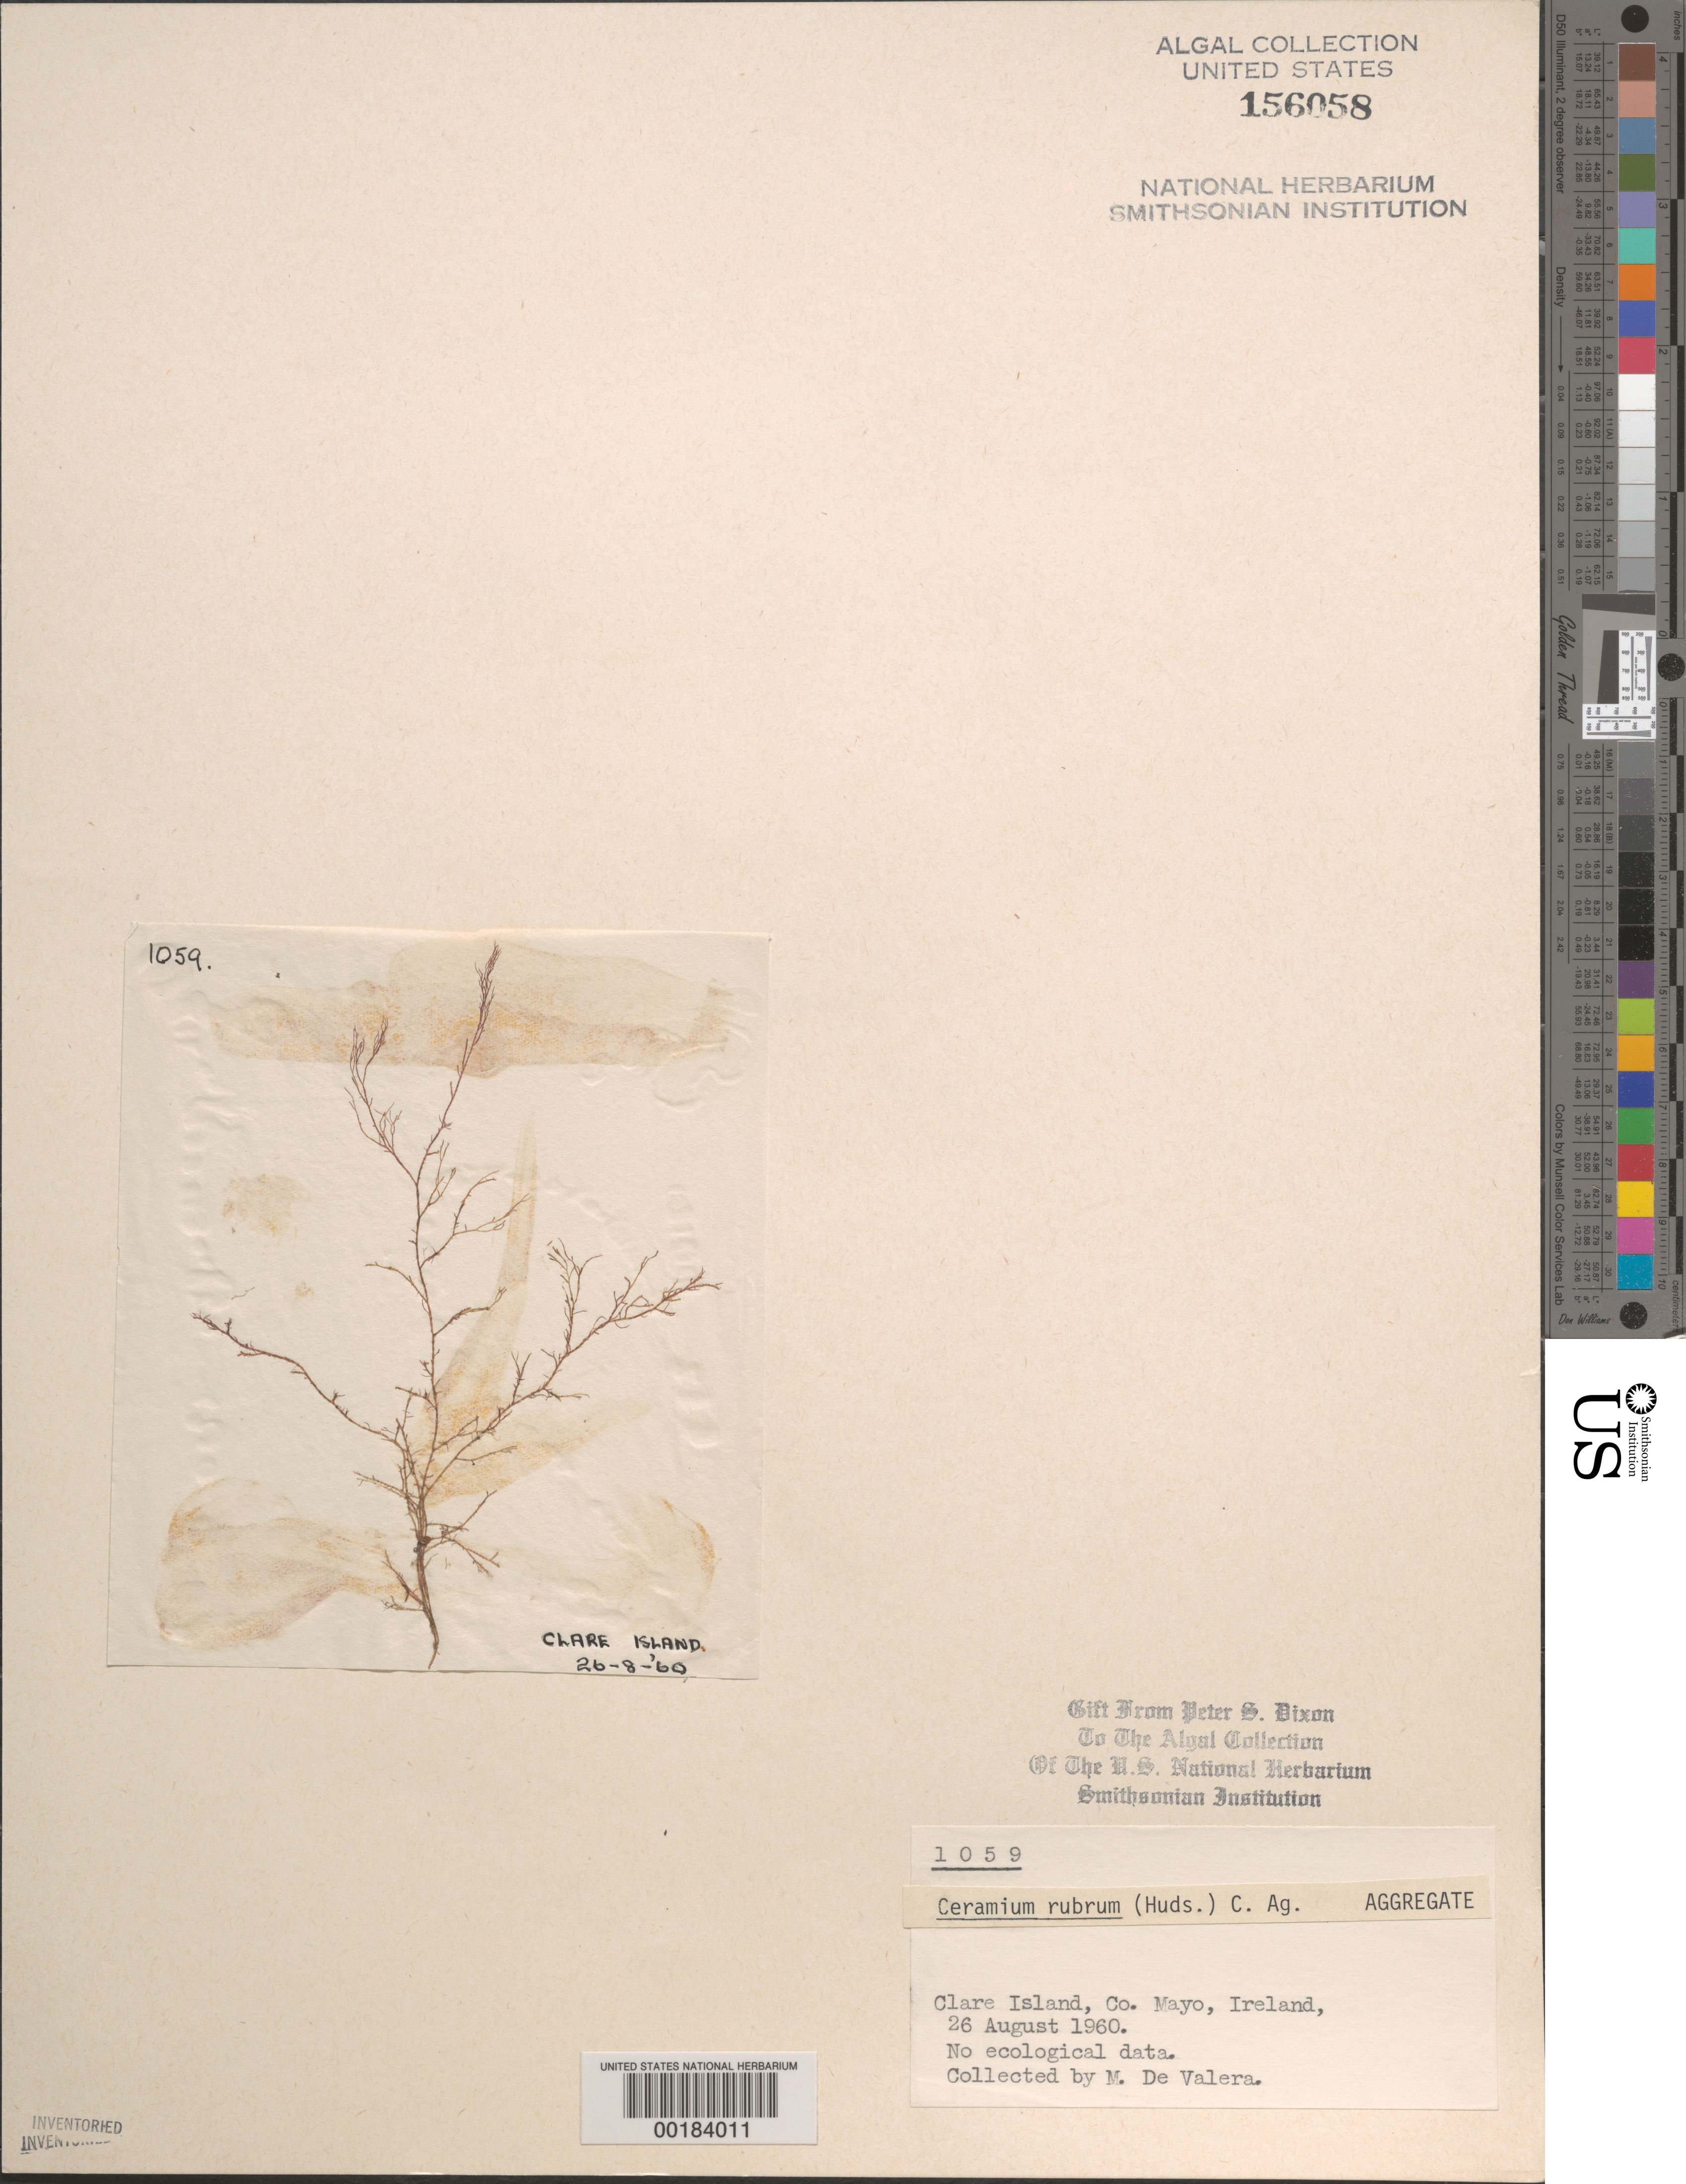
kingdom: Plantae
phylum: Rhodophyta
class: Florideophyceae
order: Ceramiales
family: Ceramiaceae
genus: Ceramium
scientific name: Ceramium rubrum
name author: C. Agardh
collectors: M. De Valera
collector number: PSD 1059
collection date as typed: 26 Aug 1960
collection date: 1960-08-26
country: Ireland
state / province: Connaught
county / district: Mayo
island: Clare Island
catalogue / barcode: US 156058